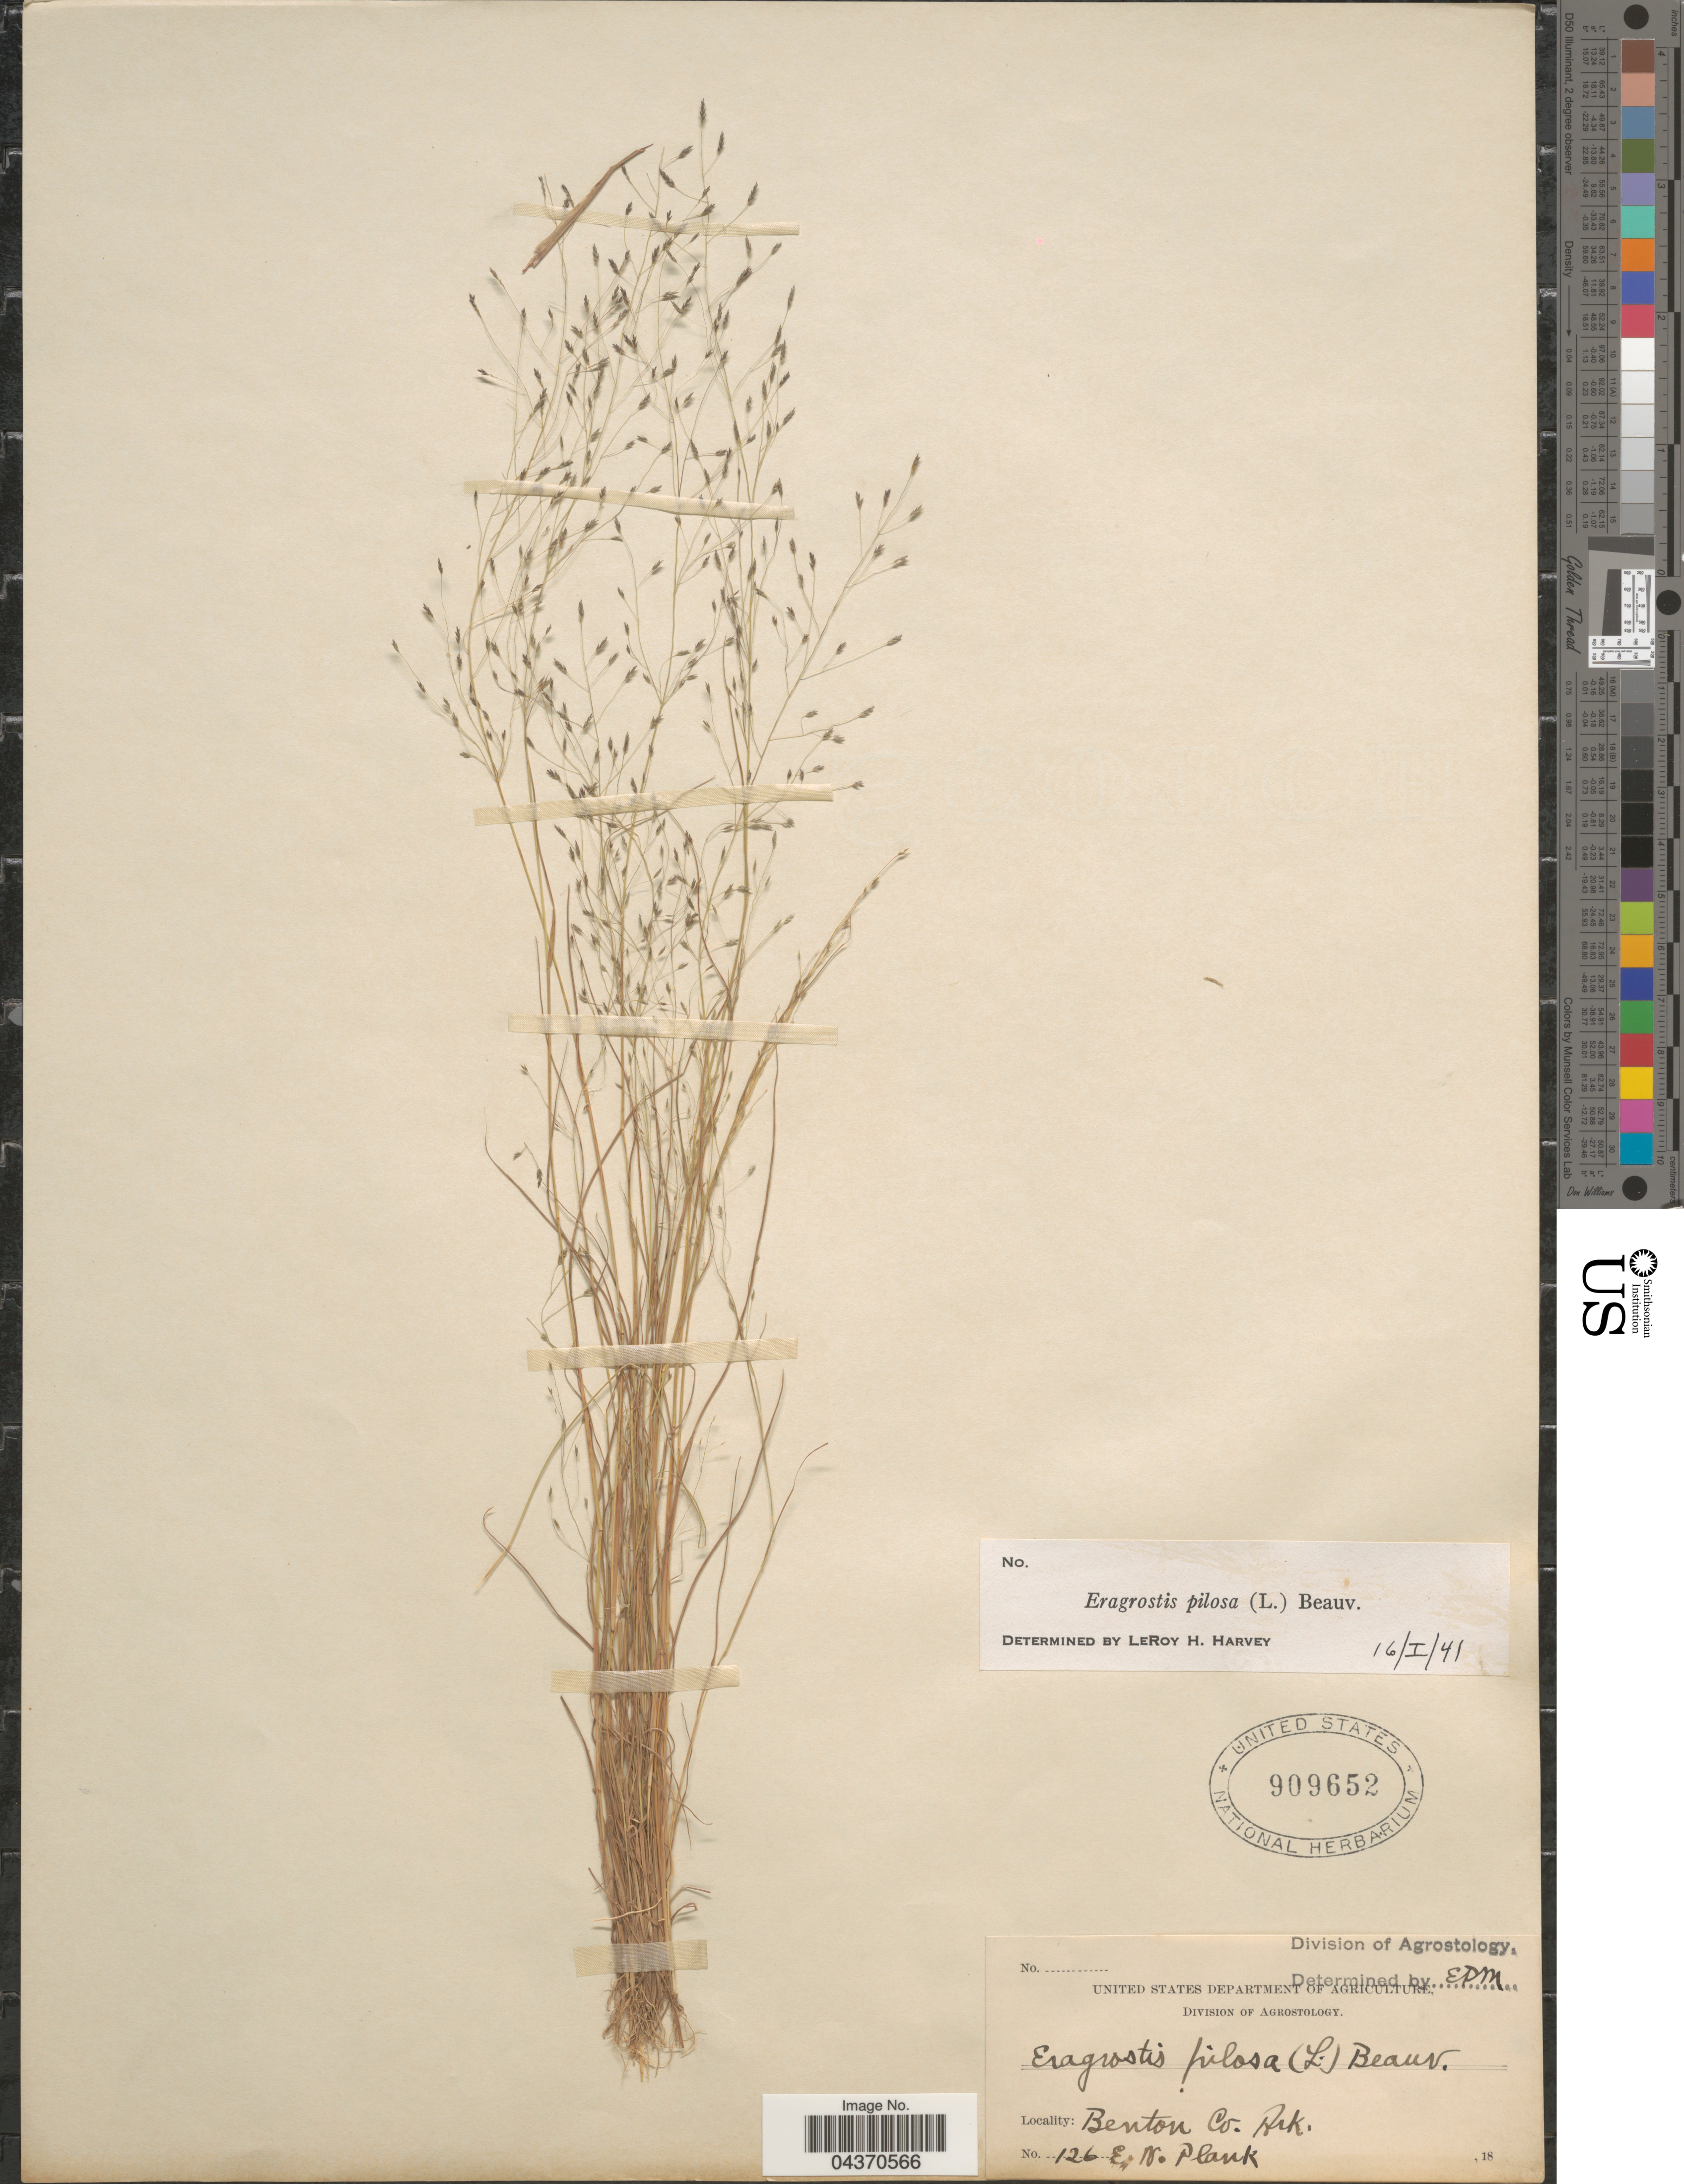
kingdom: Plantae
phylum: Tracheophyta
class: Liliopsida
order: Poales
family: Poaceae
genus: Eragrostis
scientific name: Eragrostis pilosa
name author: (L.) P. Beauv.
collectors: E. Plank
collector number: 126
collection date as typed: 18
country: United States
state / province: Arkansas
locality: Benton Co.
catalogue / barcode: US 909652